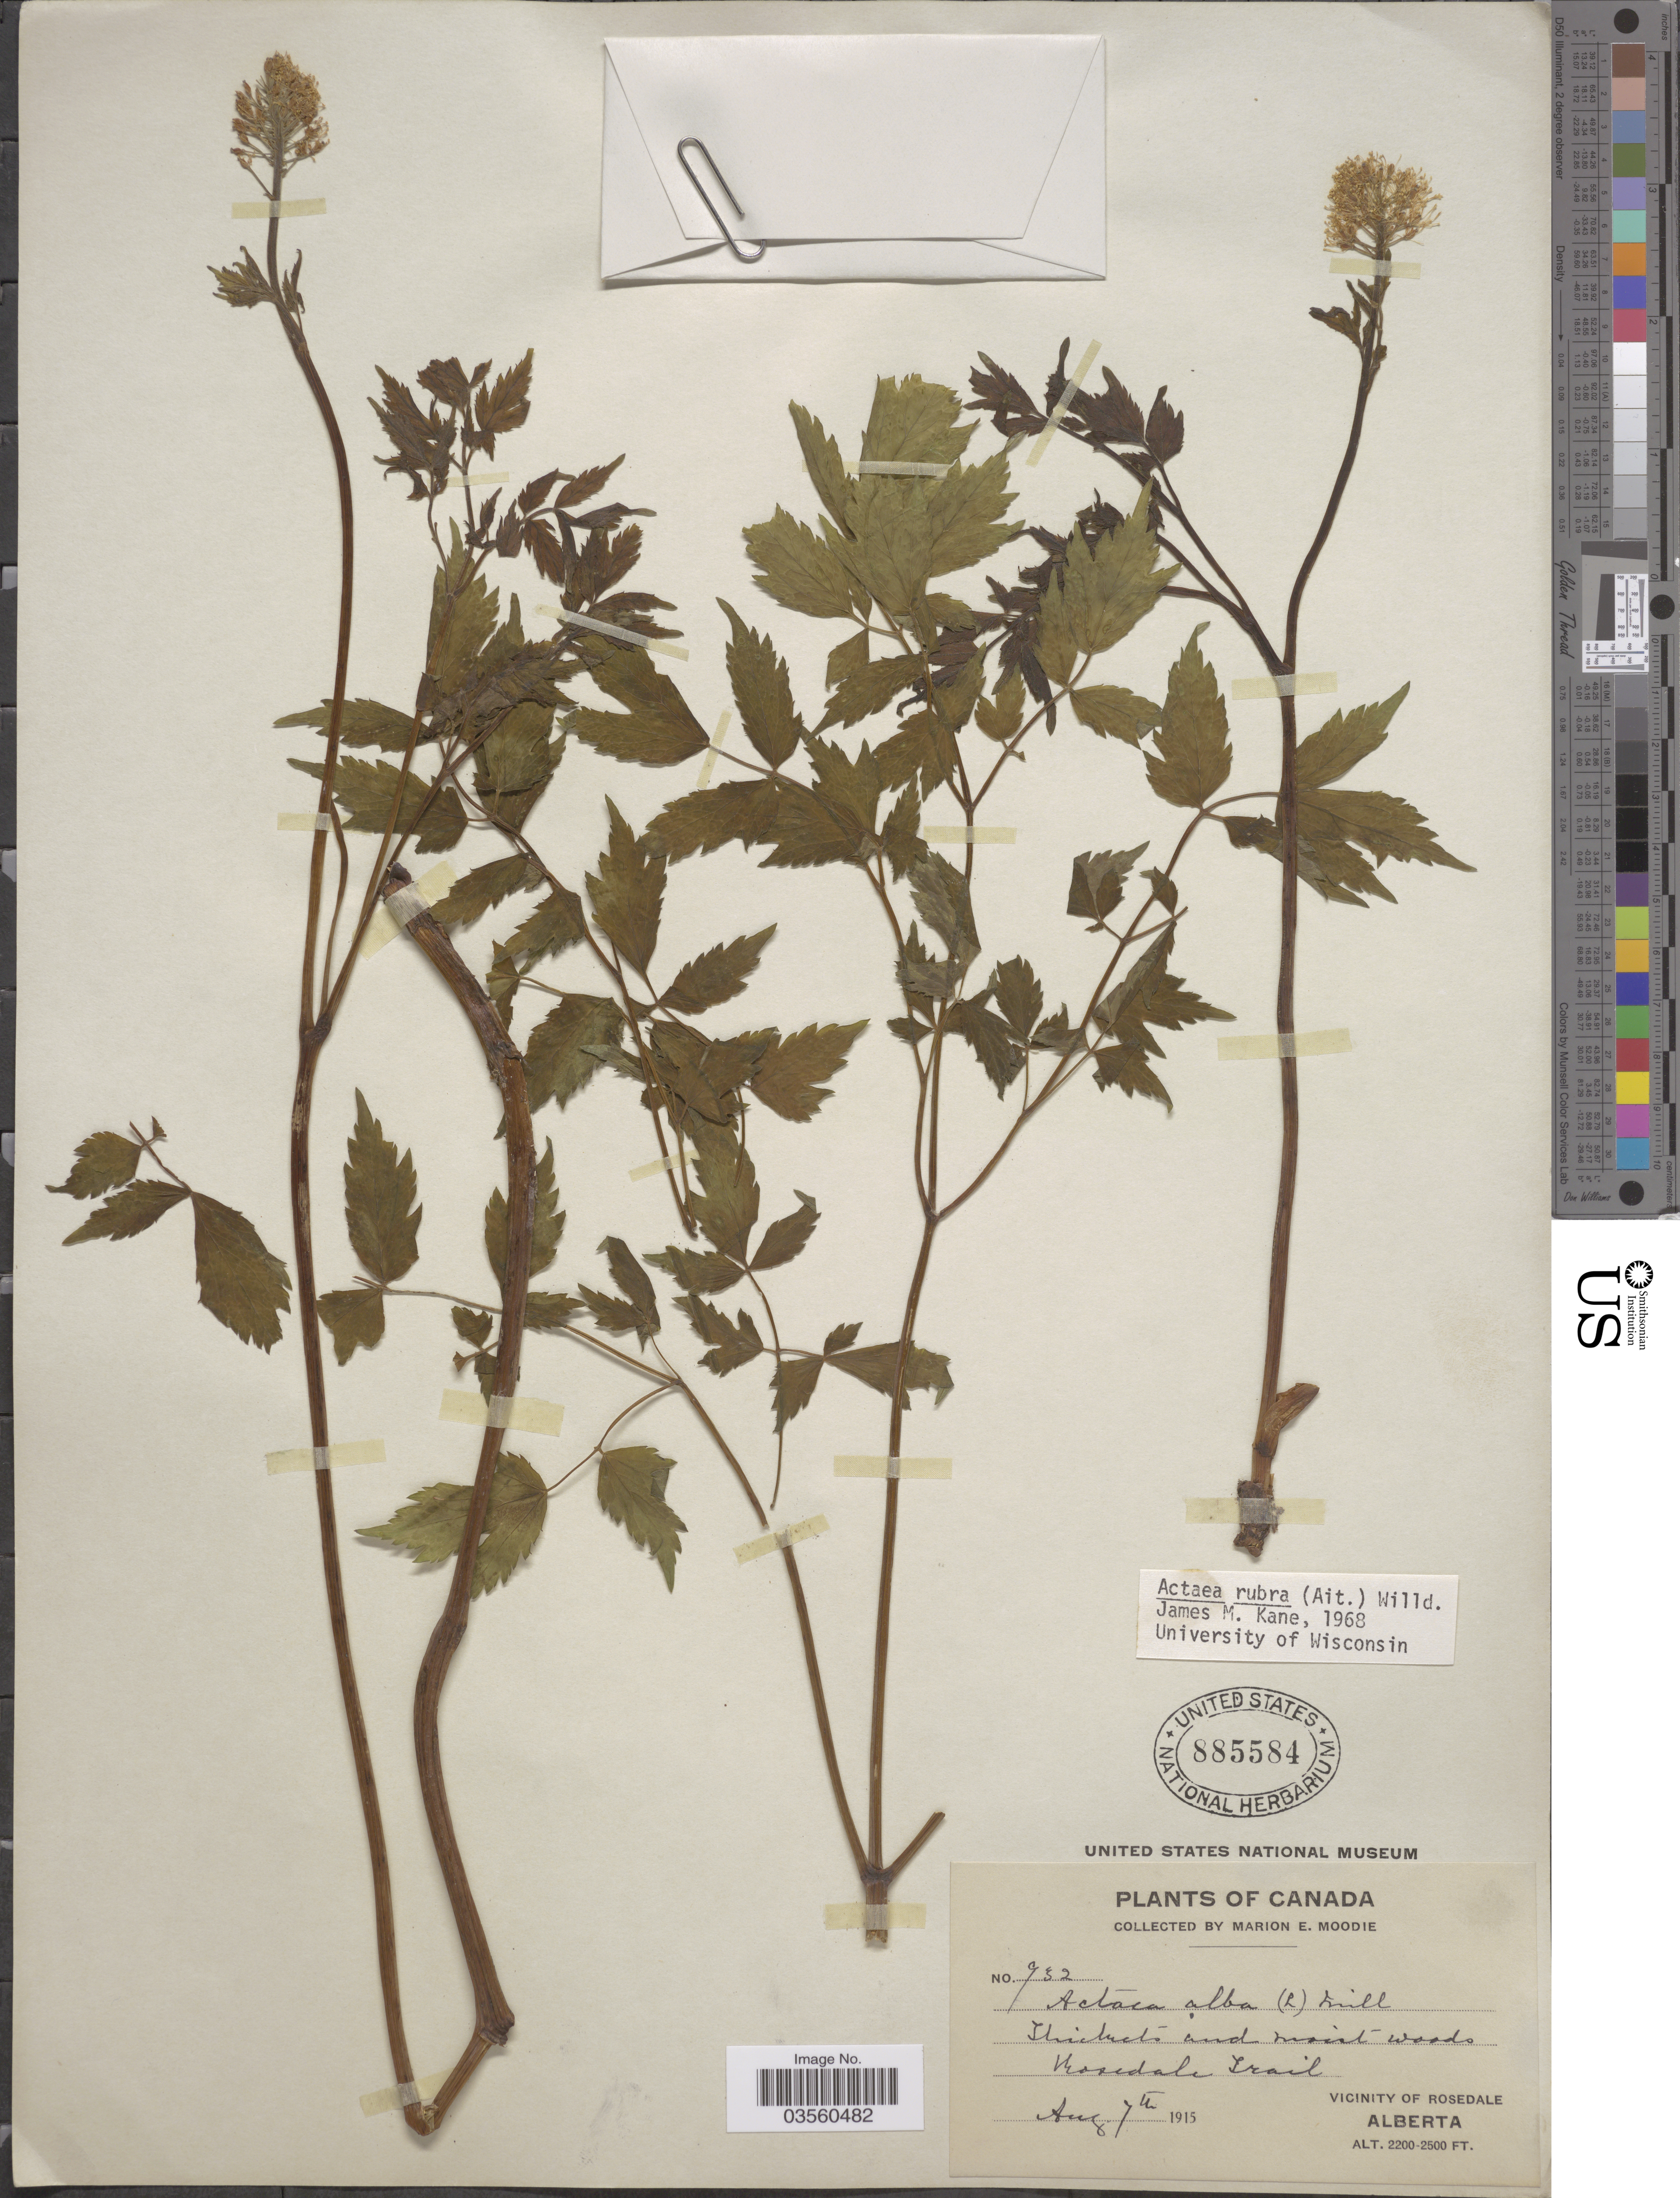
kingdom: Plantae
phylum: Tracheophyta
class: Magnoliopsida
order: Ranunculales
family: Ranunculaceae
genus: Actaea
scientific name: Actaea rubra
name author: (Aiton) Willd.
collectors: M. E. Moodie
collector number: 932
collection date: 1915-08-07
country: Canada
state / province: Alberta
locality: Rosedale trail. Vicinity of Rosedale.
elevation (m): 671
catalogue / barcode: US 885584